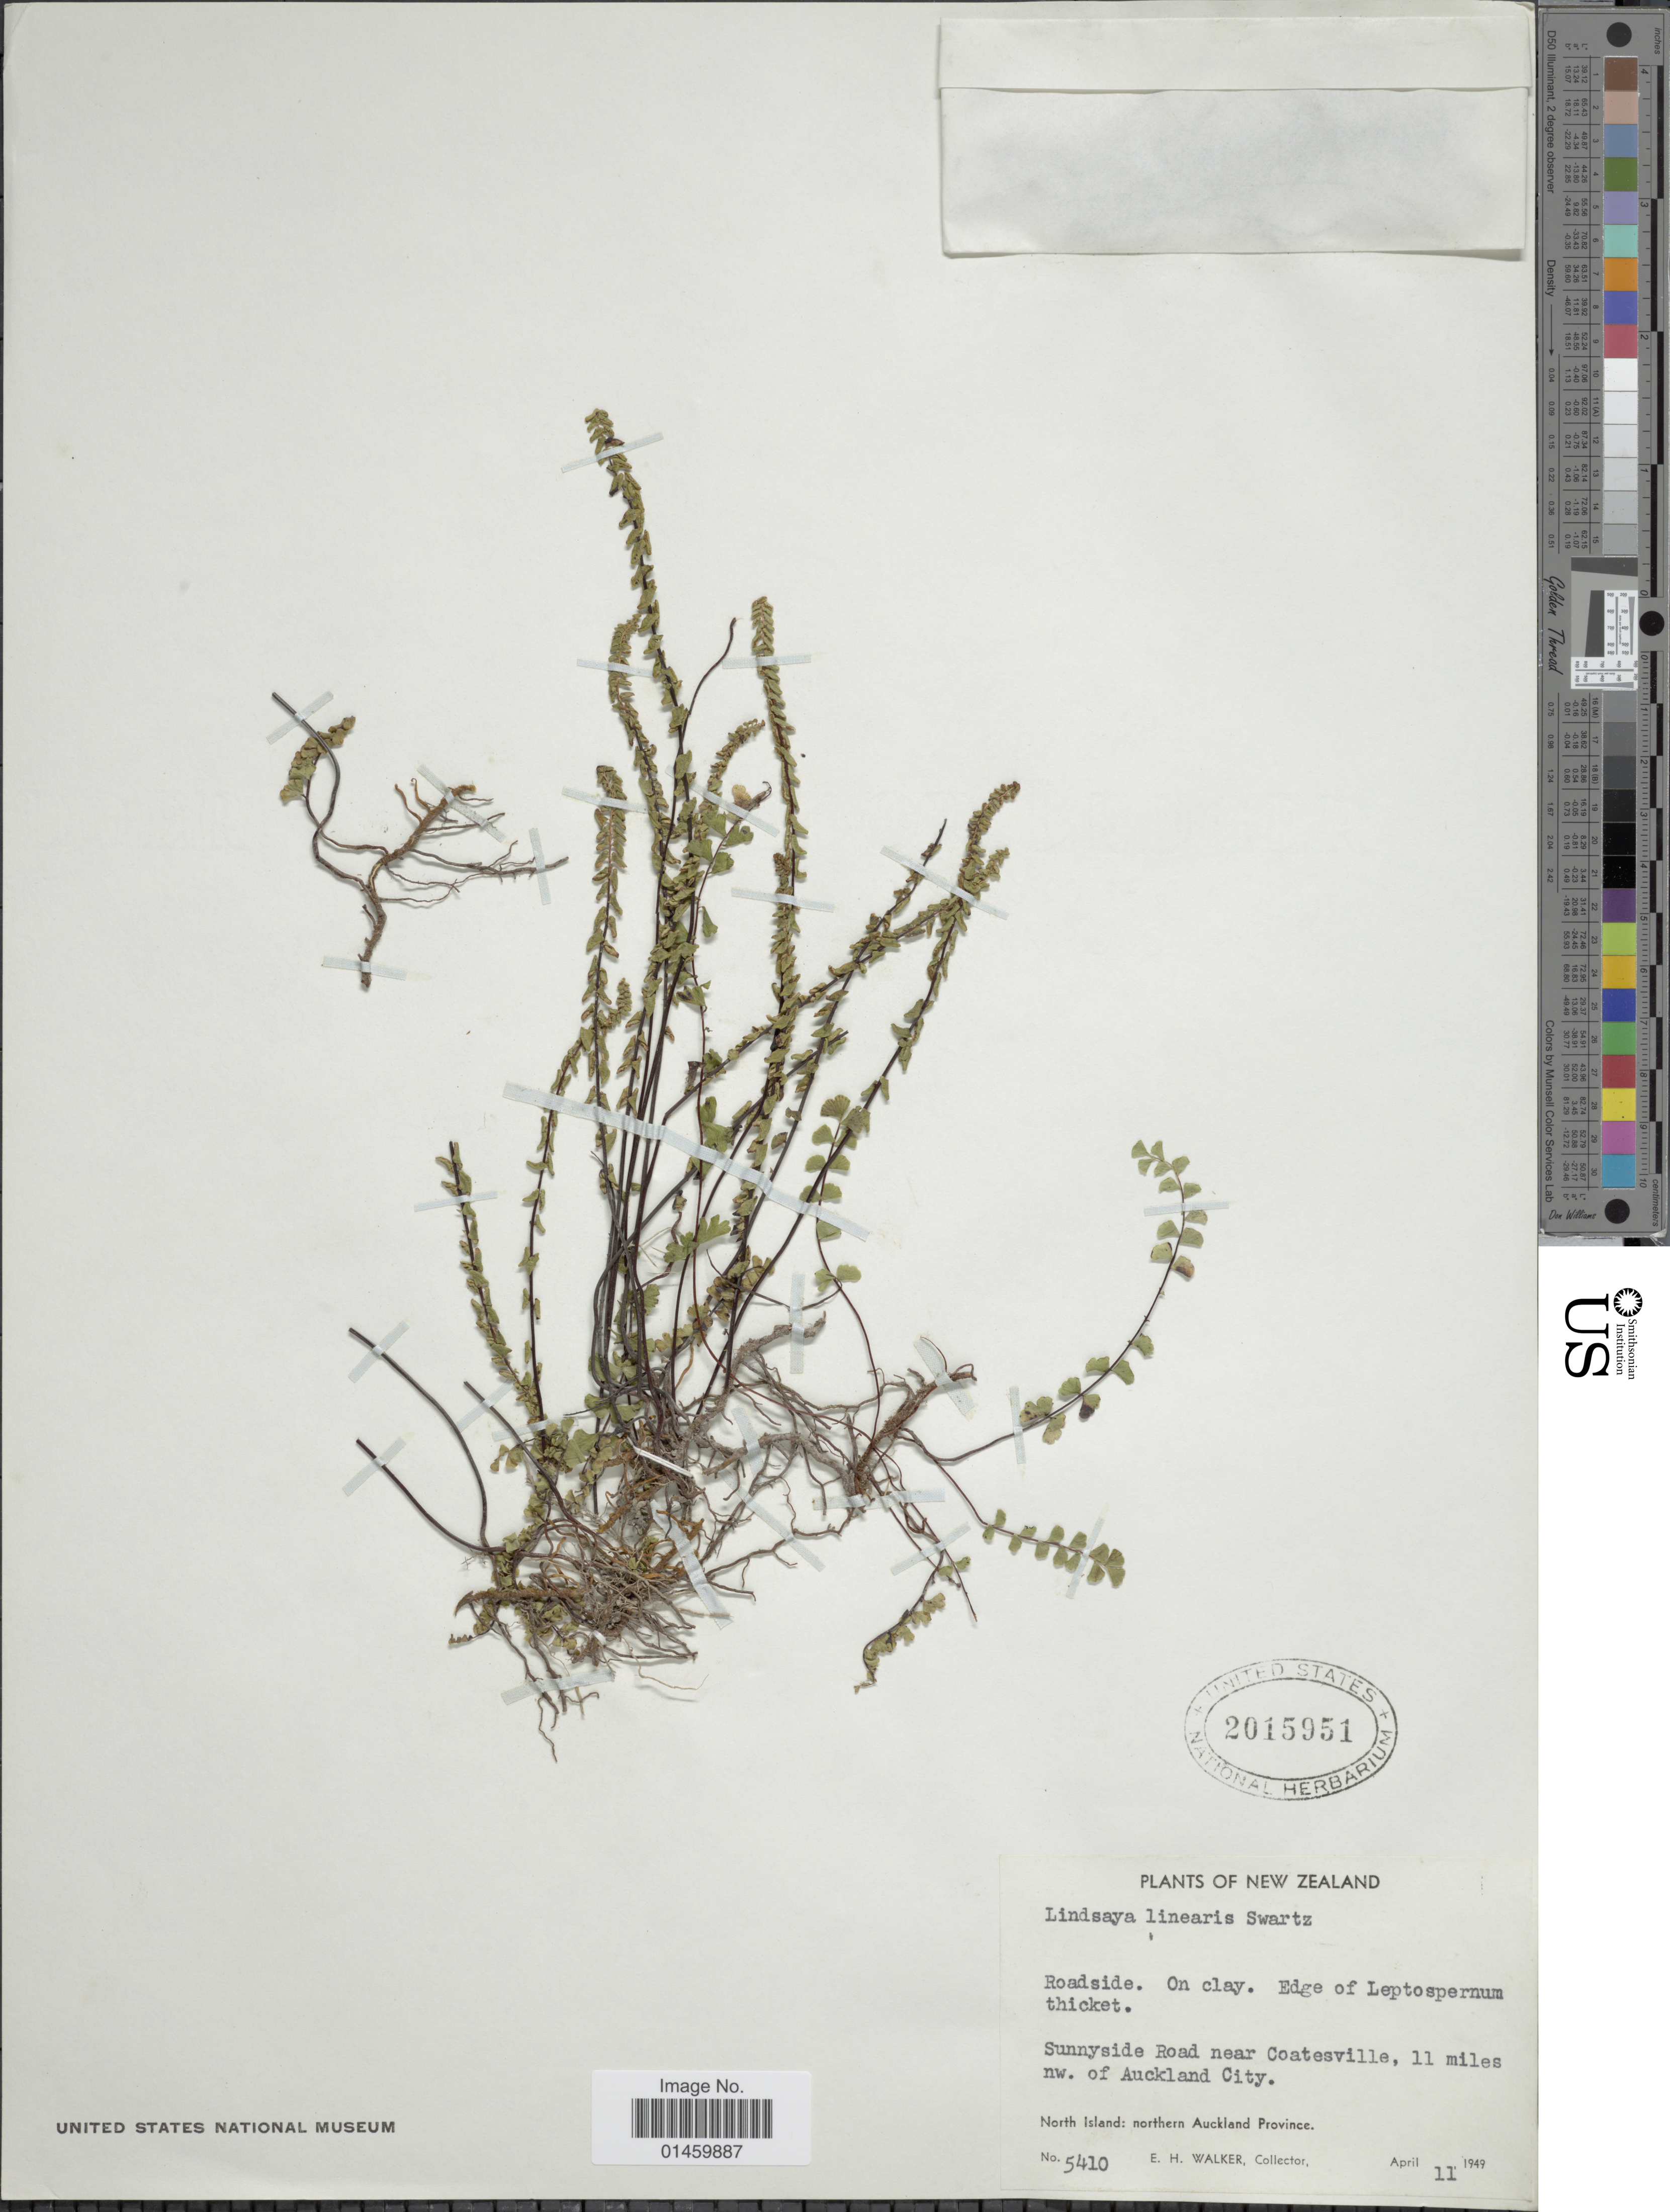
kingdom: Plantae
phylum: Tracheophyta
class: Polypodiopsida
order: Polypodiales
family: Lindsaeaceae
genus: Lindsaea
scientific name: Lindsaea linearis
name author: Sw.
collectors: E. H. Walker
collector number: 5410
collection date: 1949-04-11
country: New Zealand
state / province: Auckland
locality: Sunnyside road near Coatesville, 11 miles nw. of Auckland City. North Island: northern Auckland Province.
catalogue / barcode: US 2015951